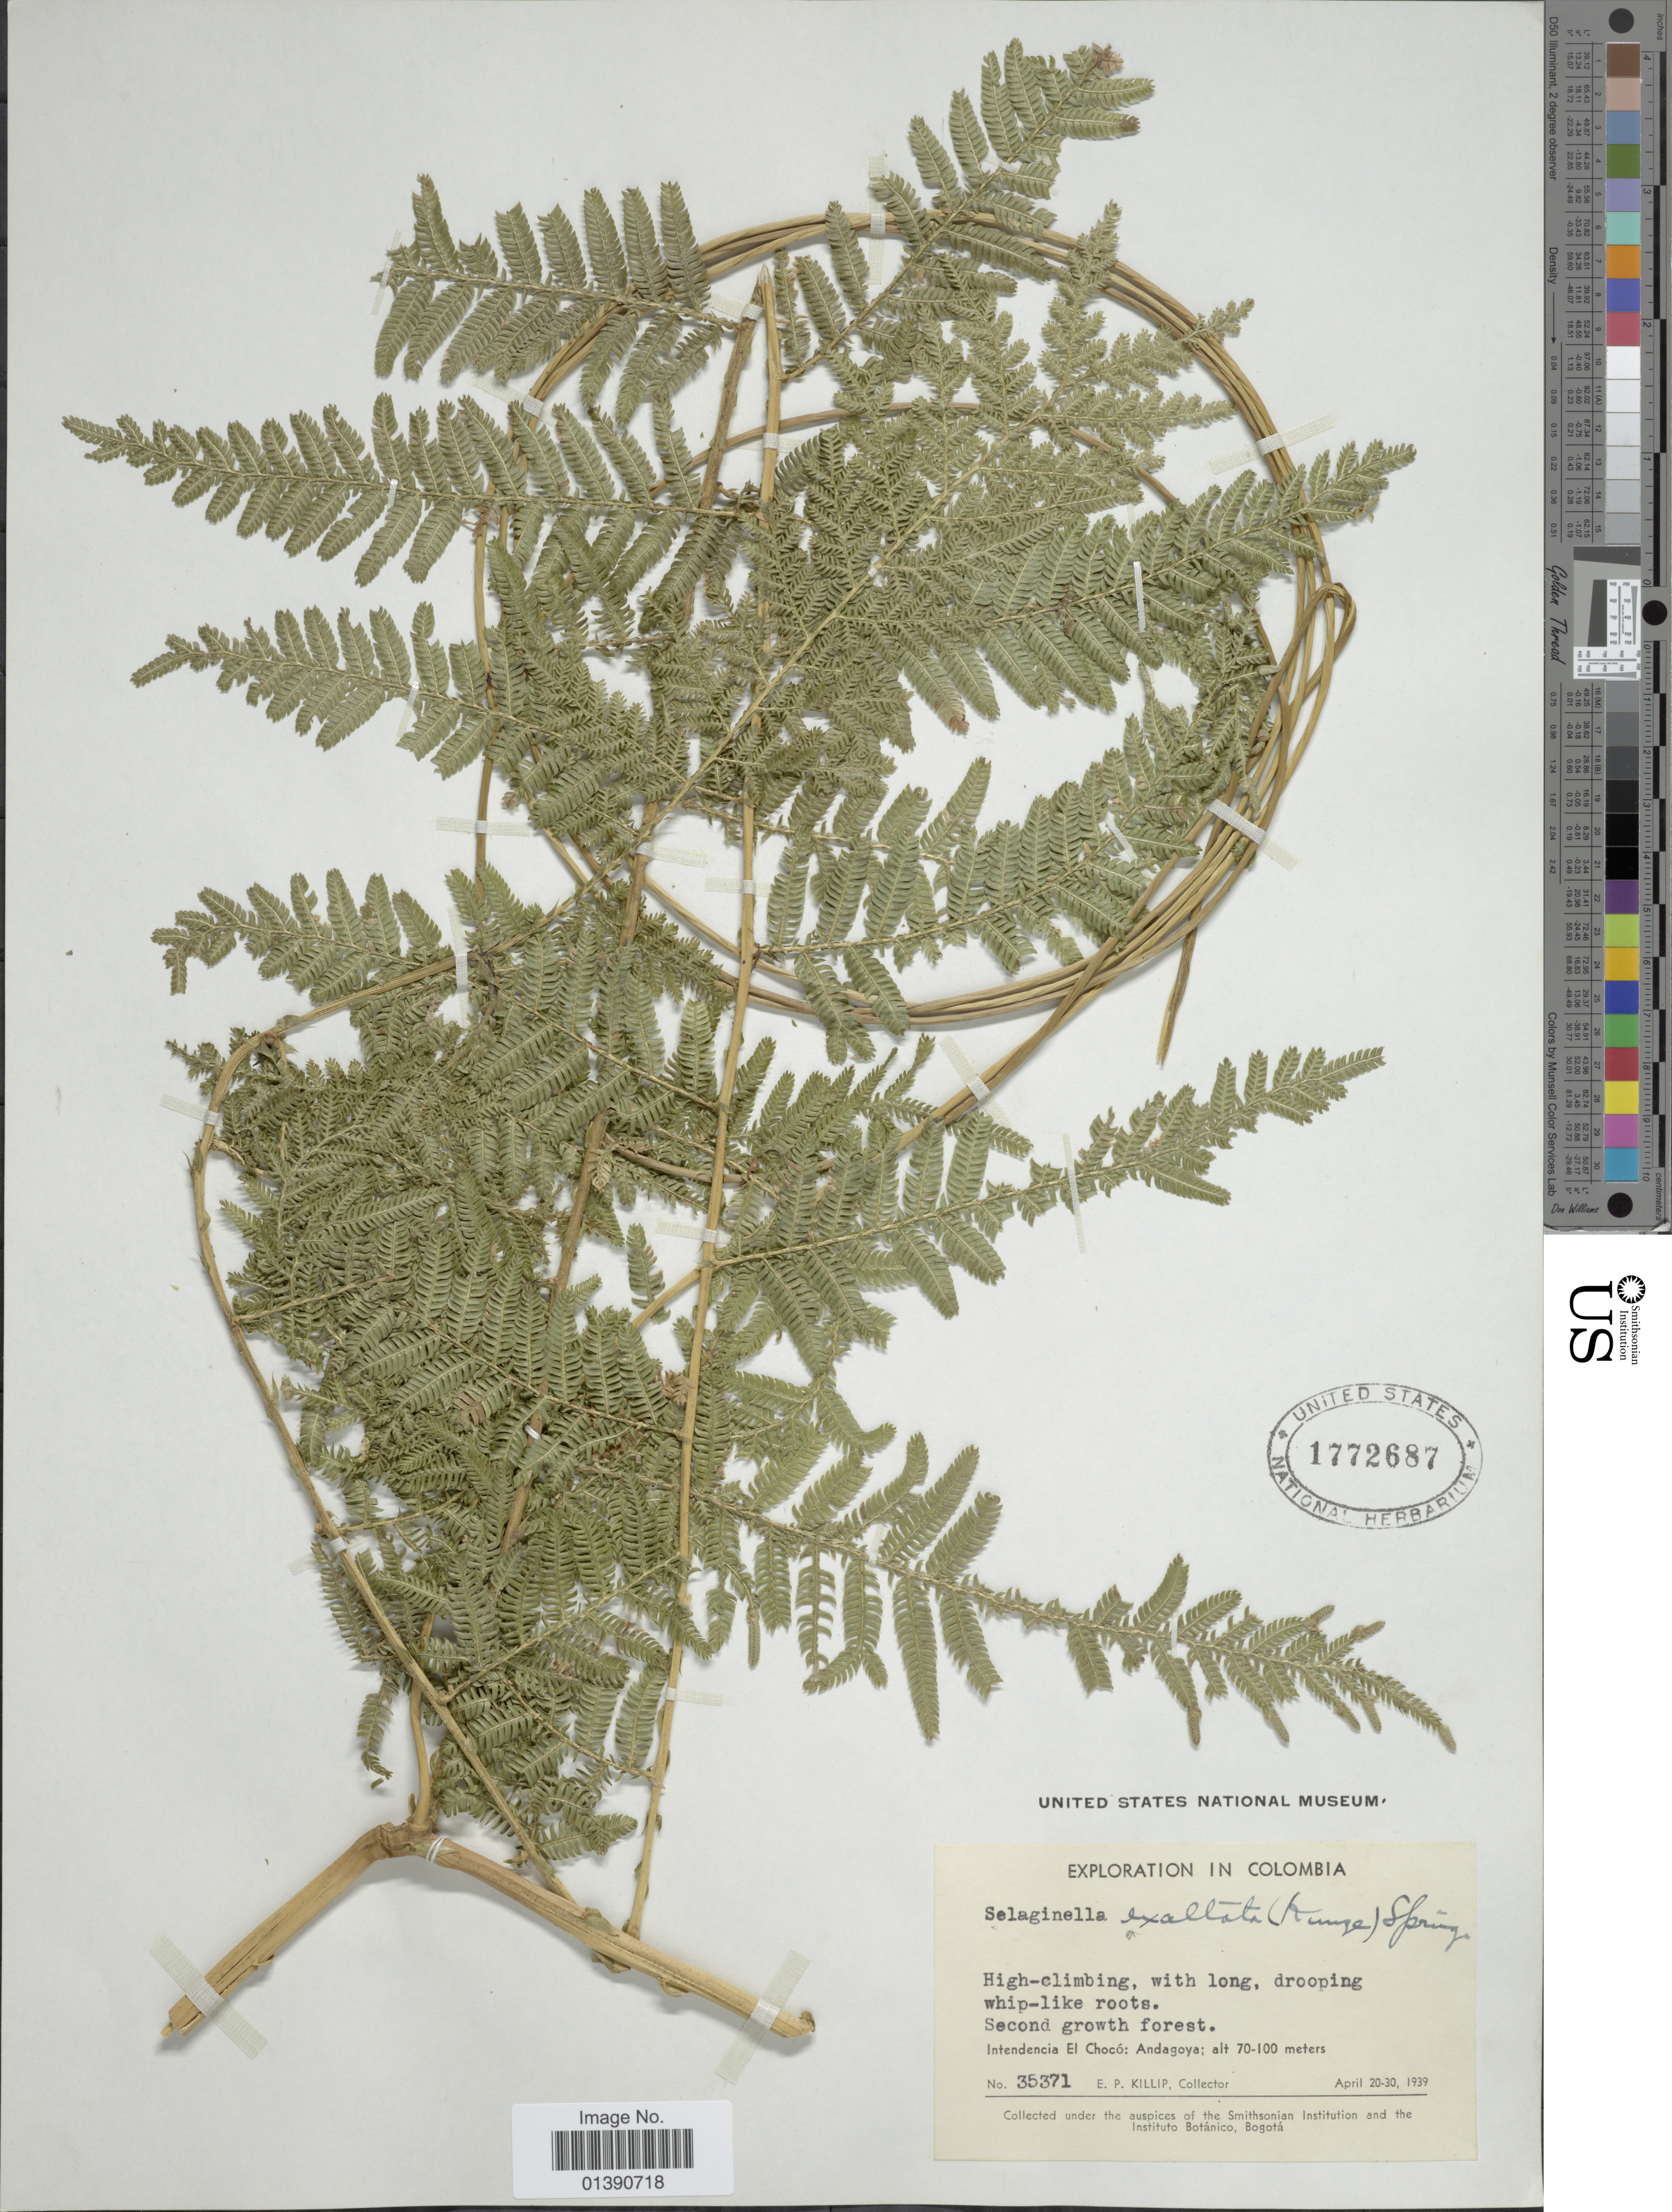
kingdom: Plantae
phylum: Tracheophyta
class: Lycopodiopsida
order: Selaginellales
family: Selaginellaceae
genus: Selaginella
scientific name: Selaginella exaltata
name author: (Kunze) Spring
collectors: E. P. Killip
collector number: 35371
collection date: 1939-04-20/1939-04-30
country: Colombia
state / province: Chocó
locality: Andagoya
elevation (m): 70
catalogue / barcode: US 1772687